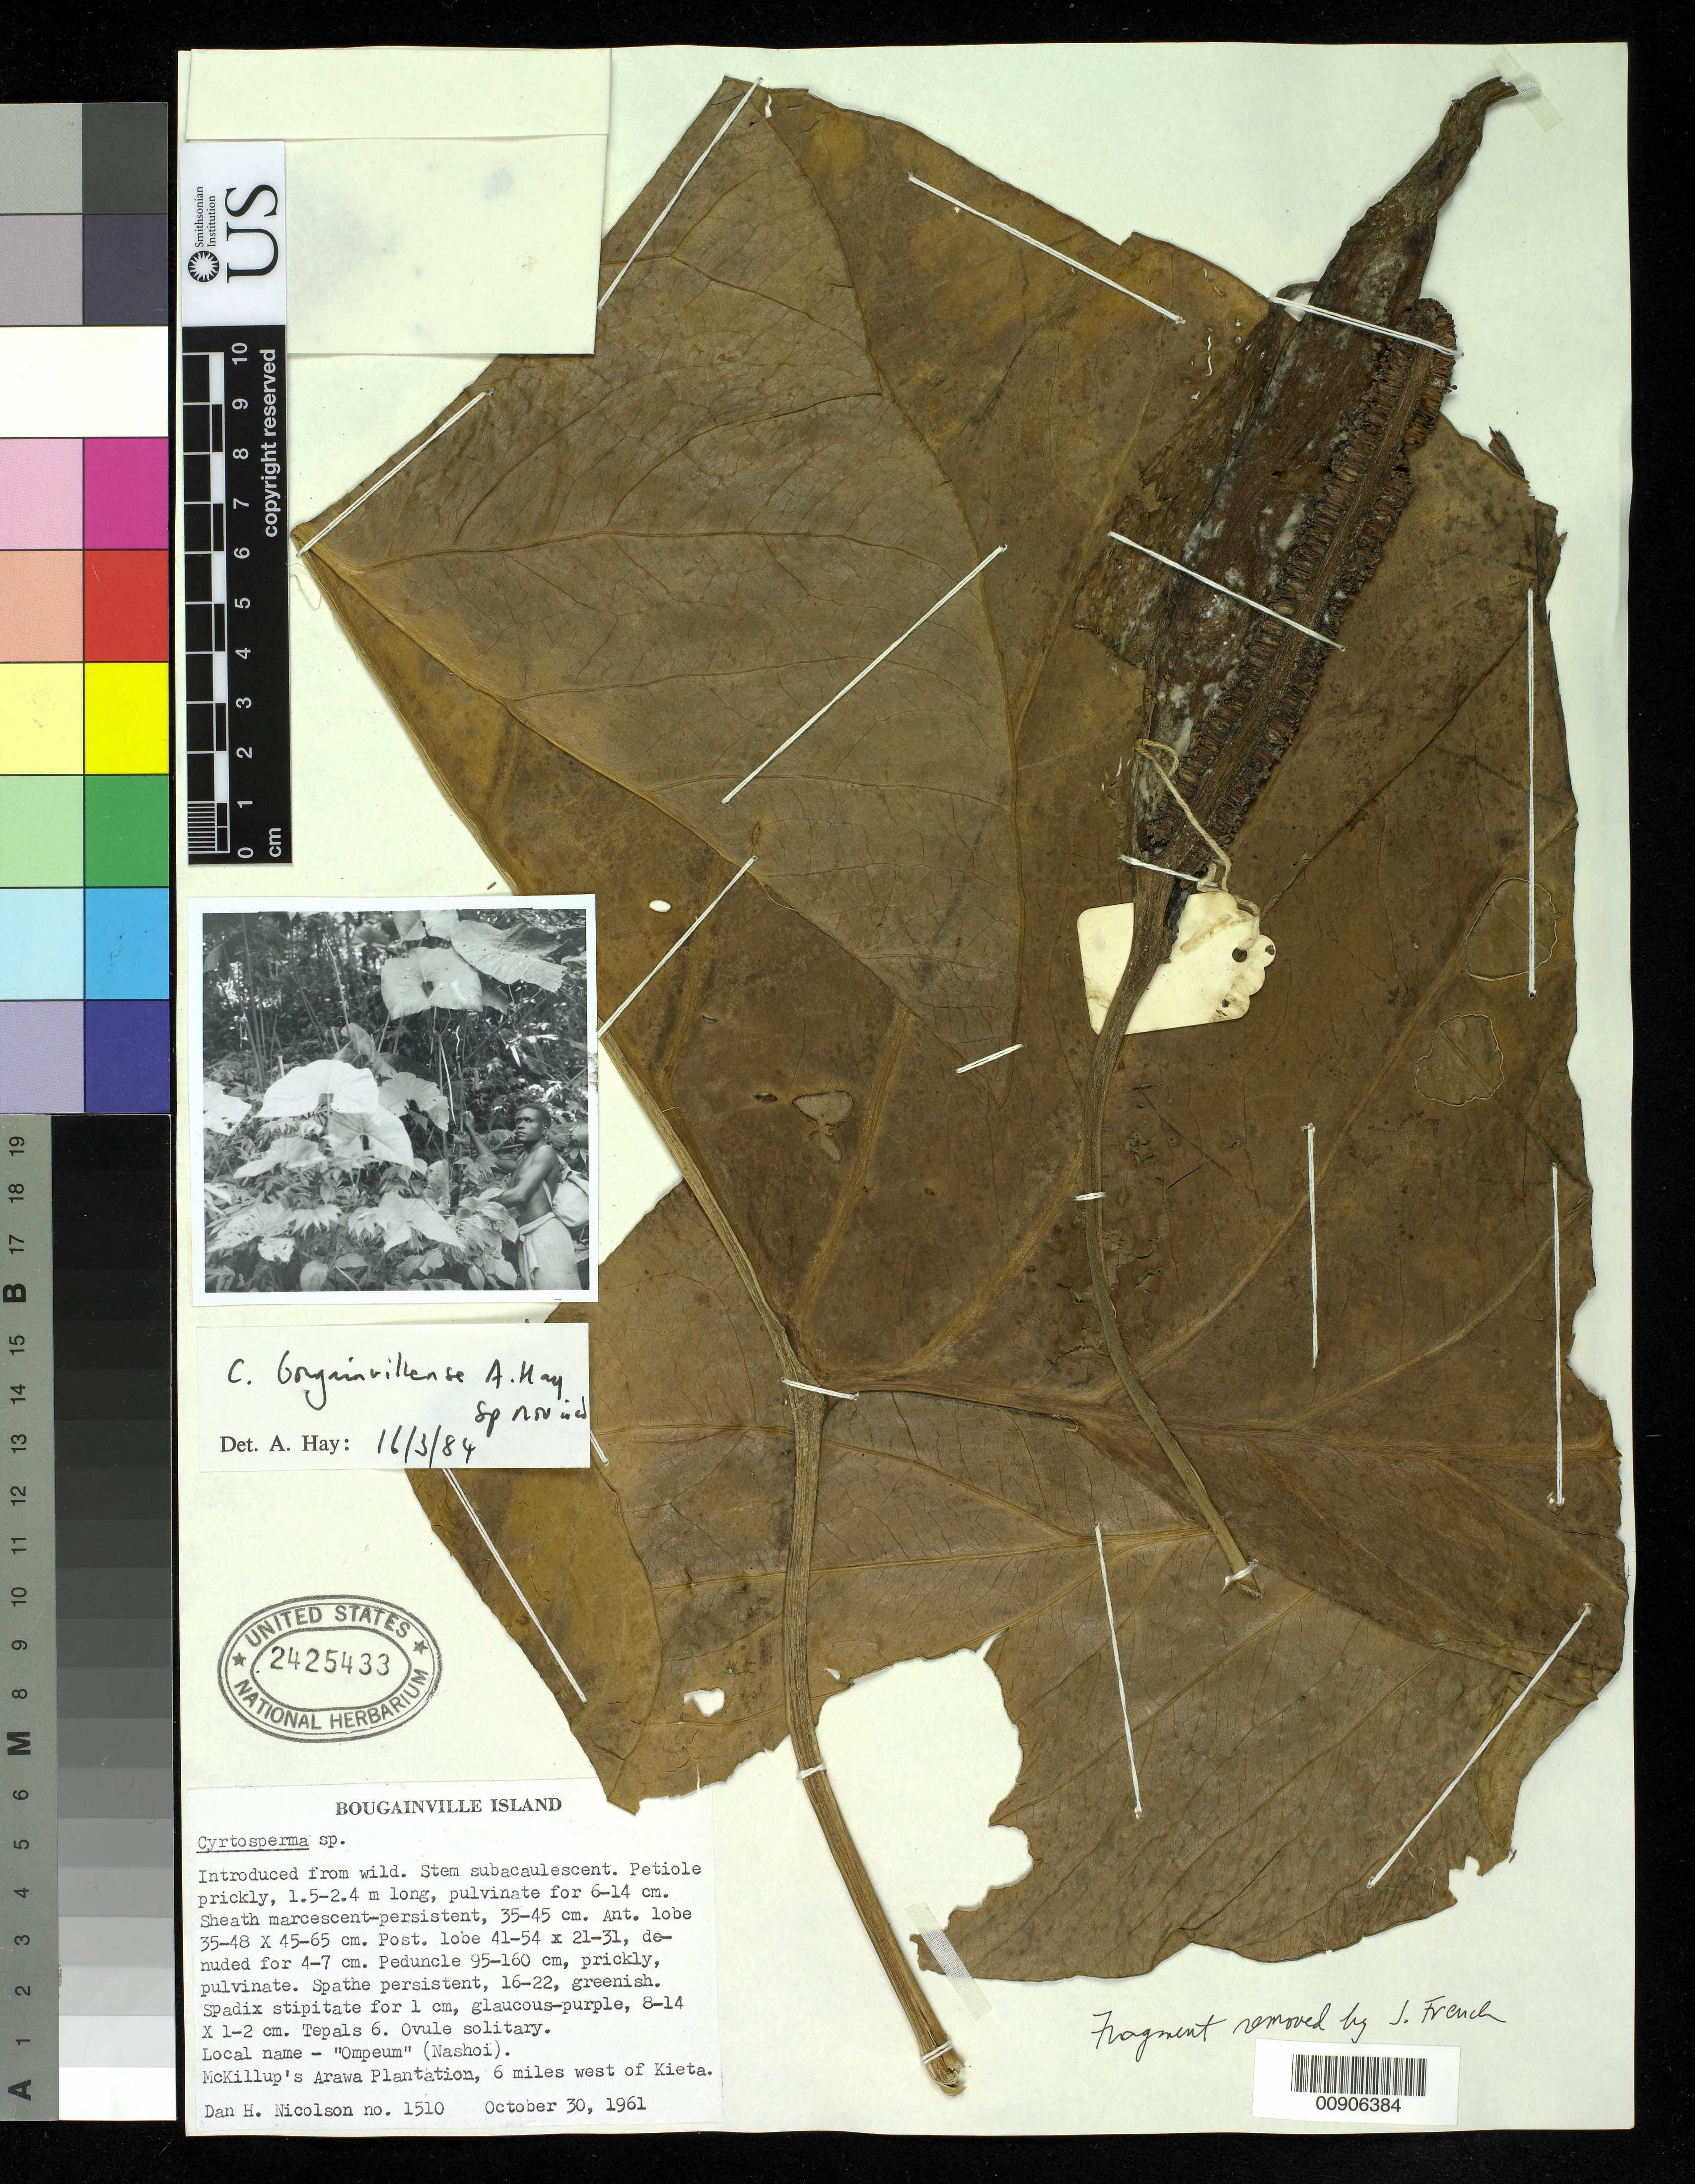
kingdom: Plantae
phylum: Tracheophyta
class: Liliopsida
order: Alismatales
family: Araceae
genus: Cyrtosperma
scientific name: Cyrtosperma bougainvillense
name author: A. Hay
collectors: D. H. Nicolson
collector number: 1510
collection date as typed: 30 Oct 1961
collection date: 1961-10-30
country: Papua New Guinea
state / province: Bougainville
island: Bougainville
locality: McKillup's Arawa Plantation, 6 miles W of Kieta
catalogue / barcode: US 2425433